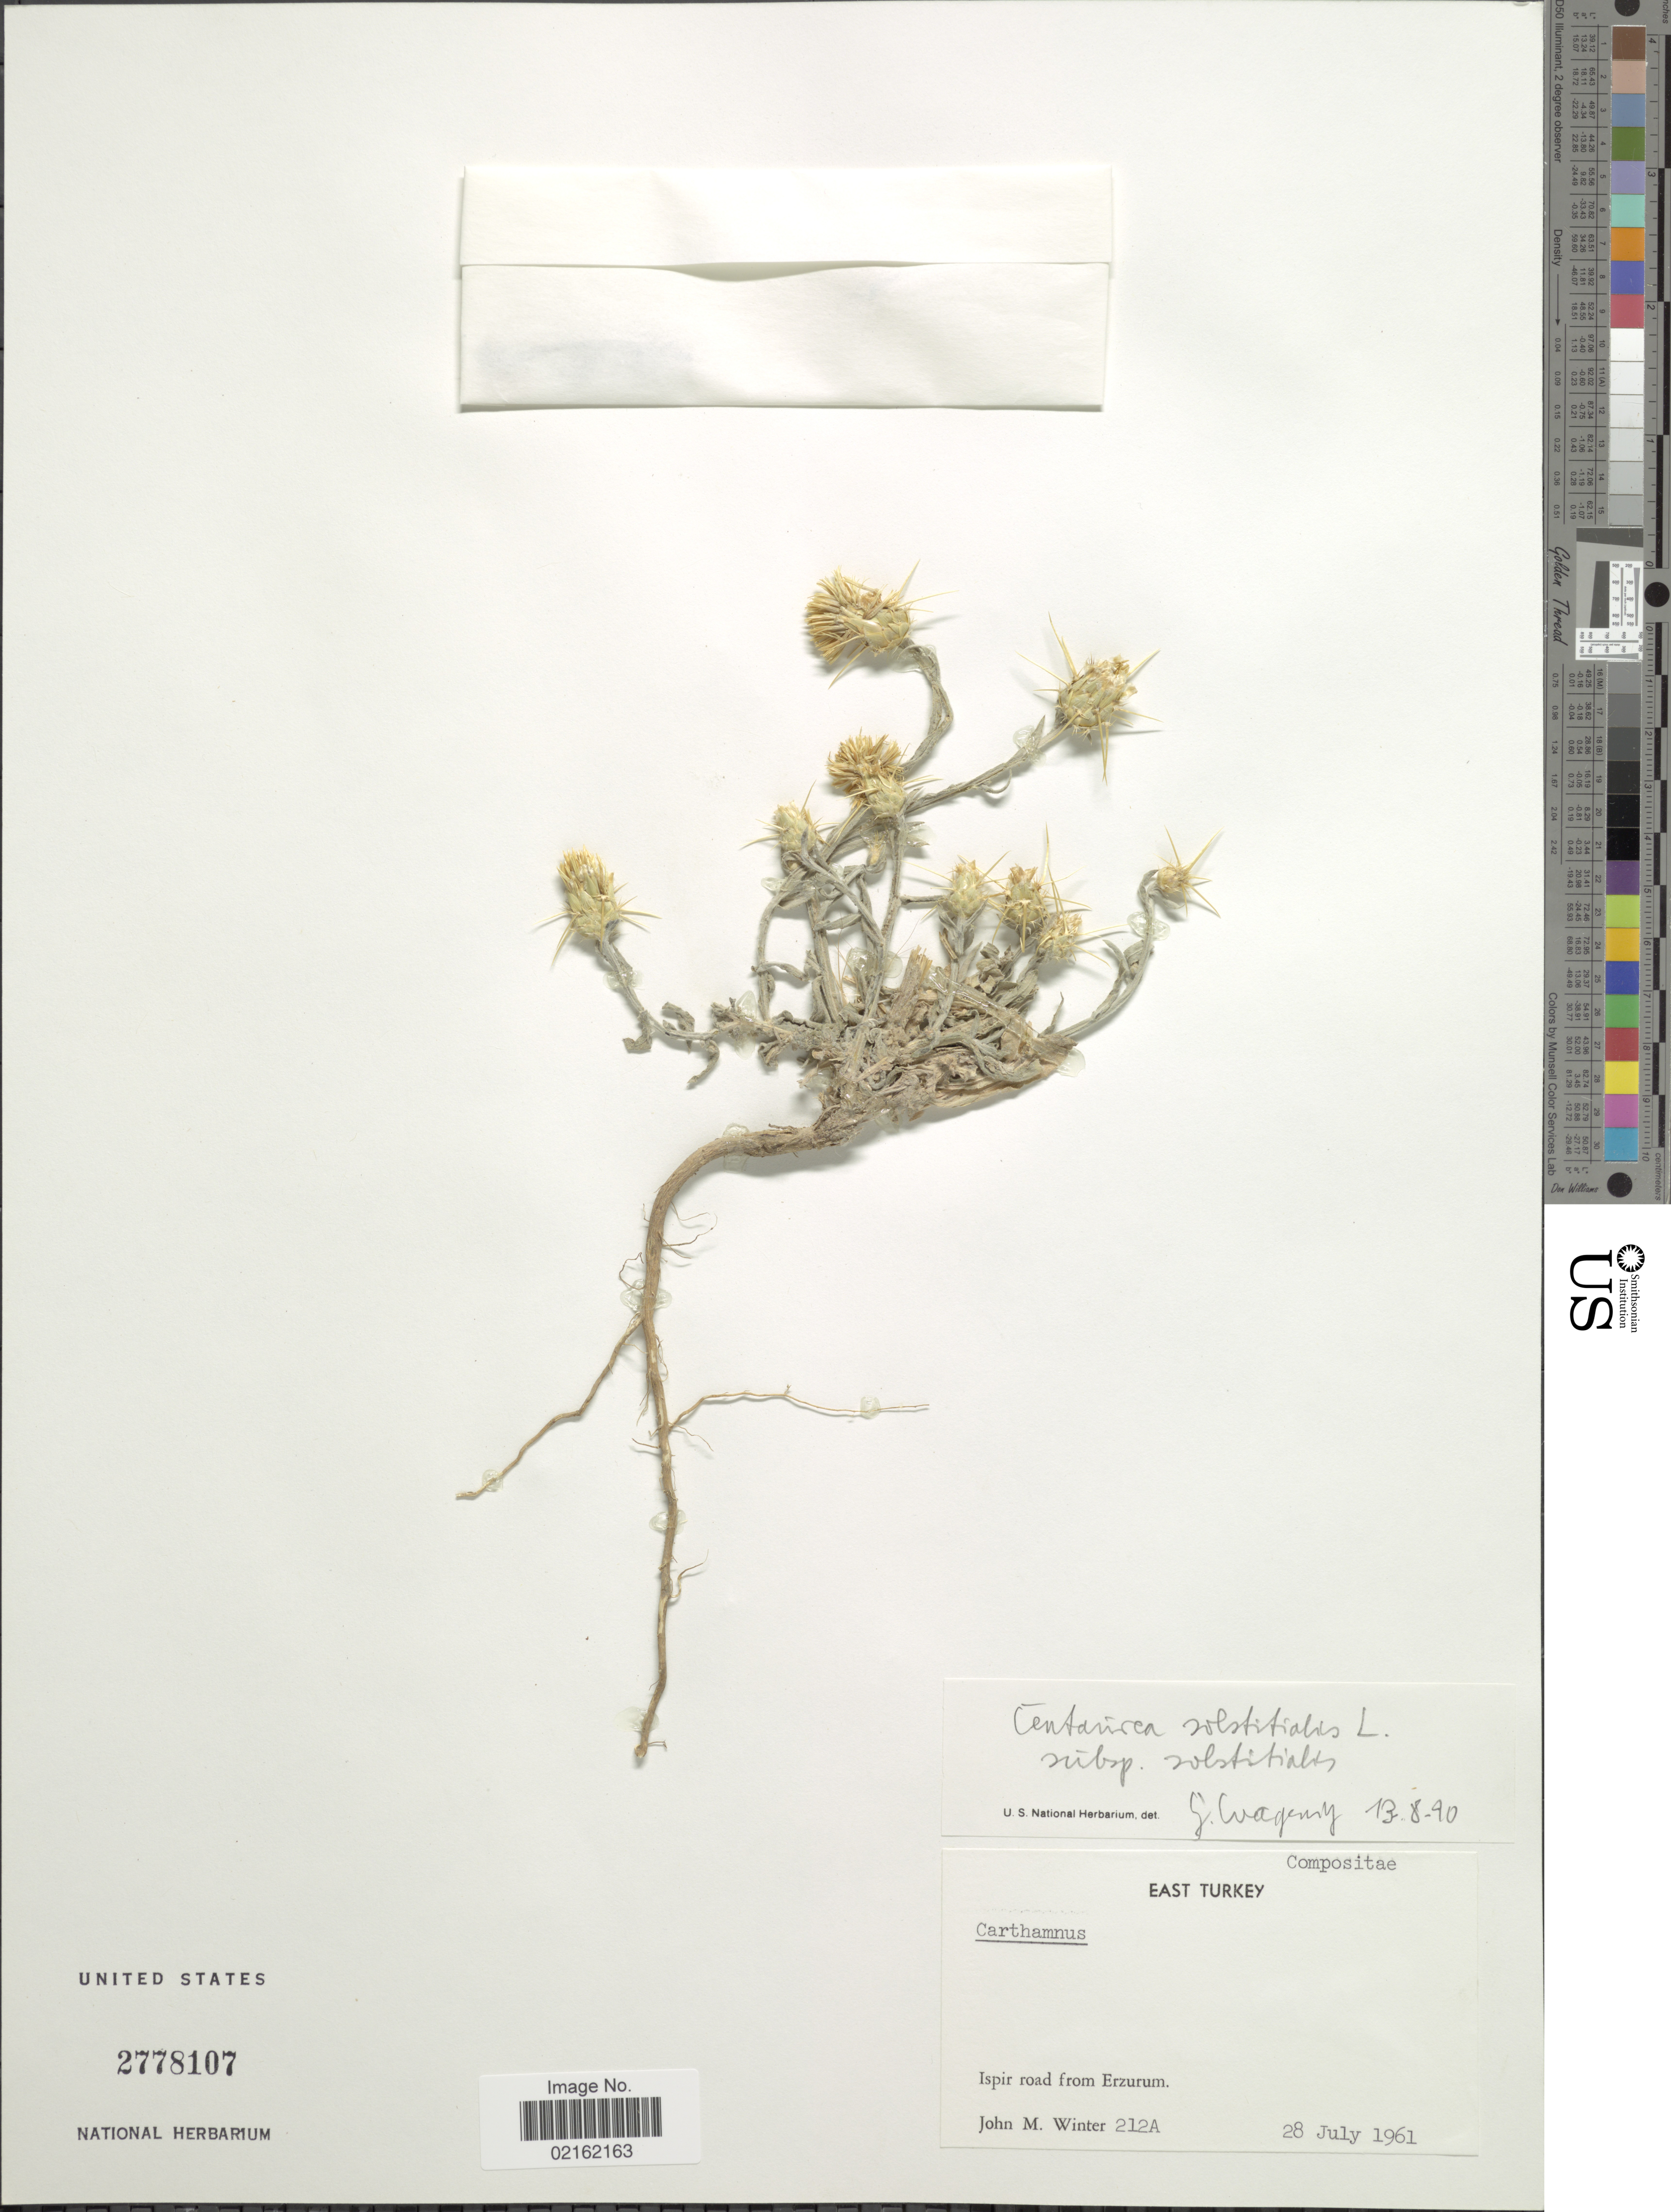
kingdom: Plantae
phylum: Tracheophyta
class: Magnoliopsida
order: Asterales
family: Asteraceae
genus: Centaurea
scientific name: Centaurea solstitialis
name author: L.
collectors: J. M. Winter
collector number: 212A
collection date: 1961-07-28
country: Turkey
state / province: Erzurum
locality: Ispir road from Erzurum, East Turkey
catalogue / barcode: US 2778107